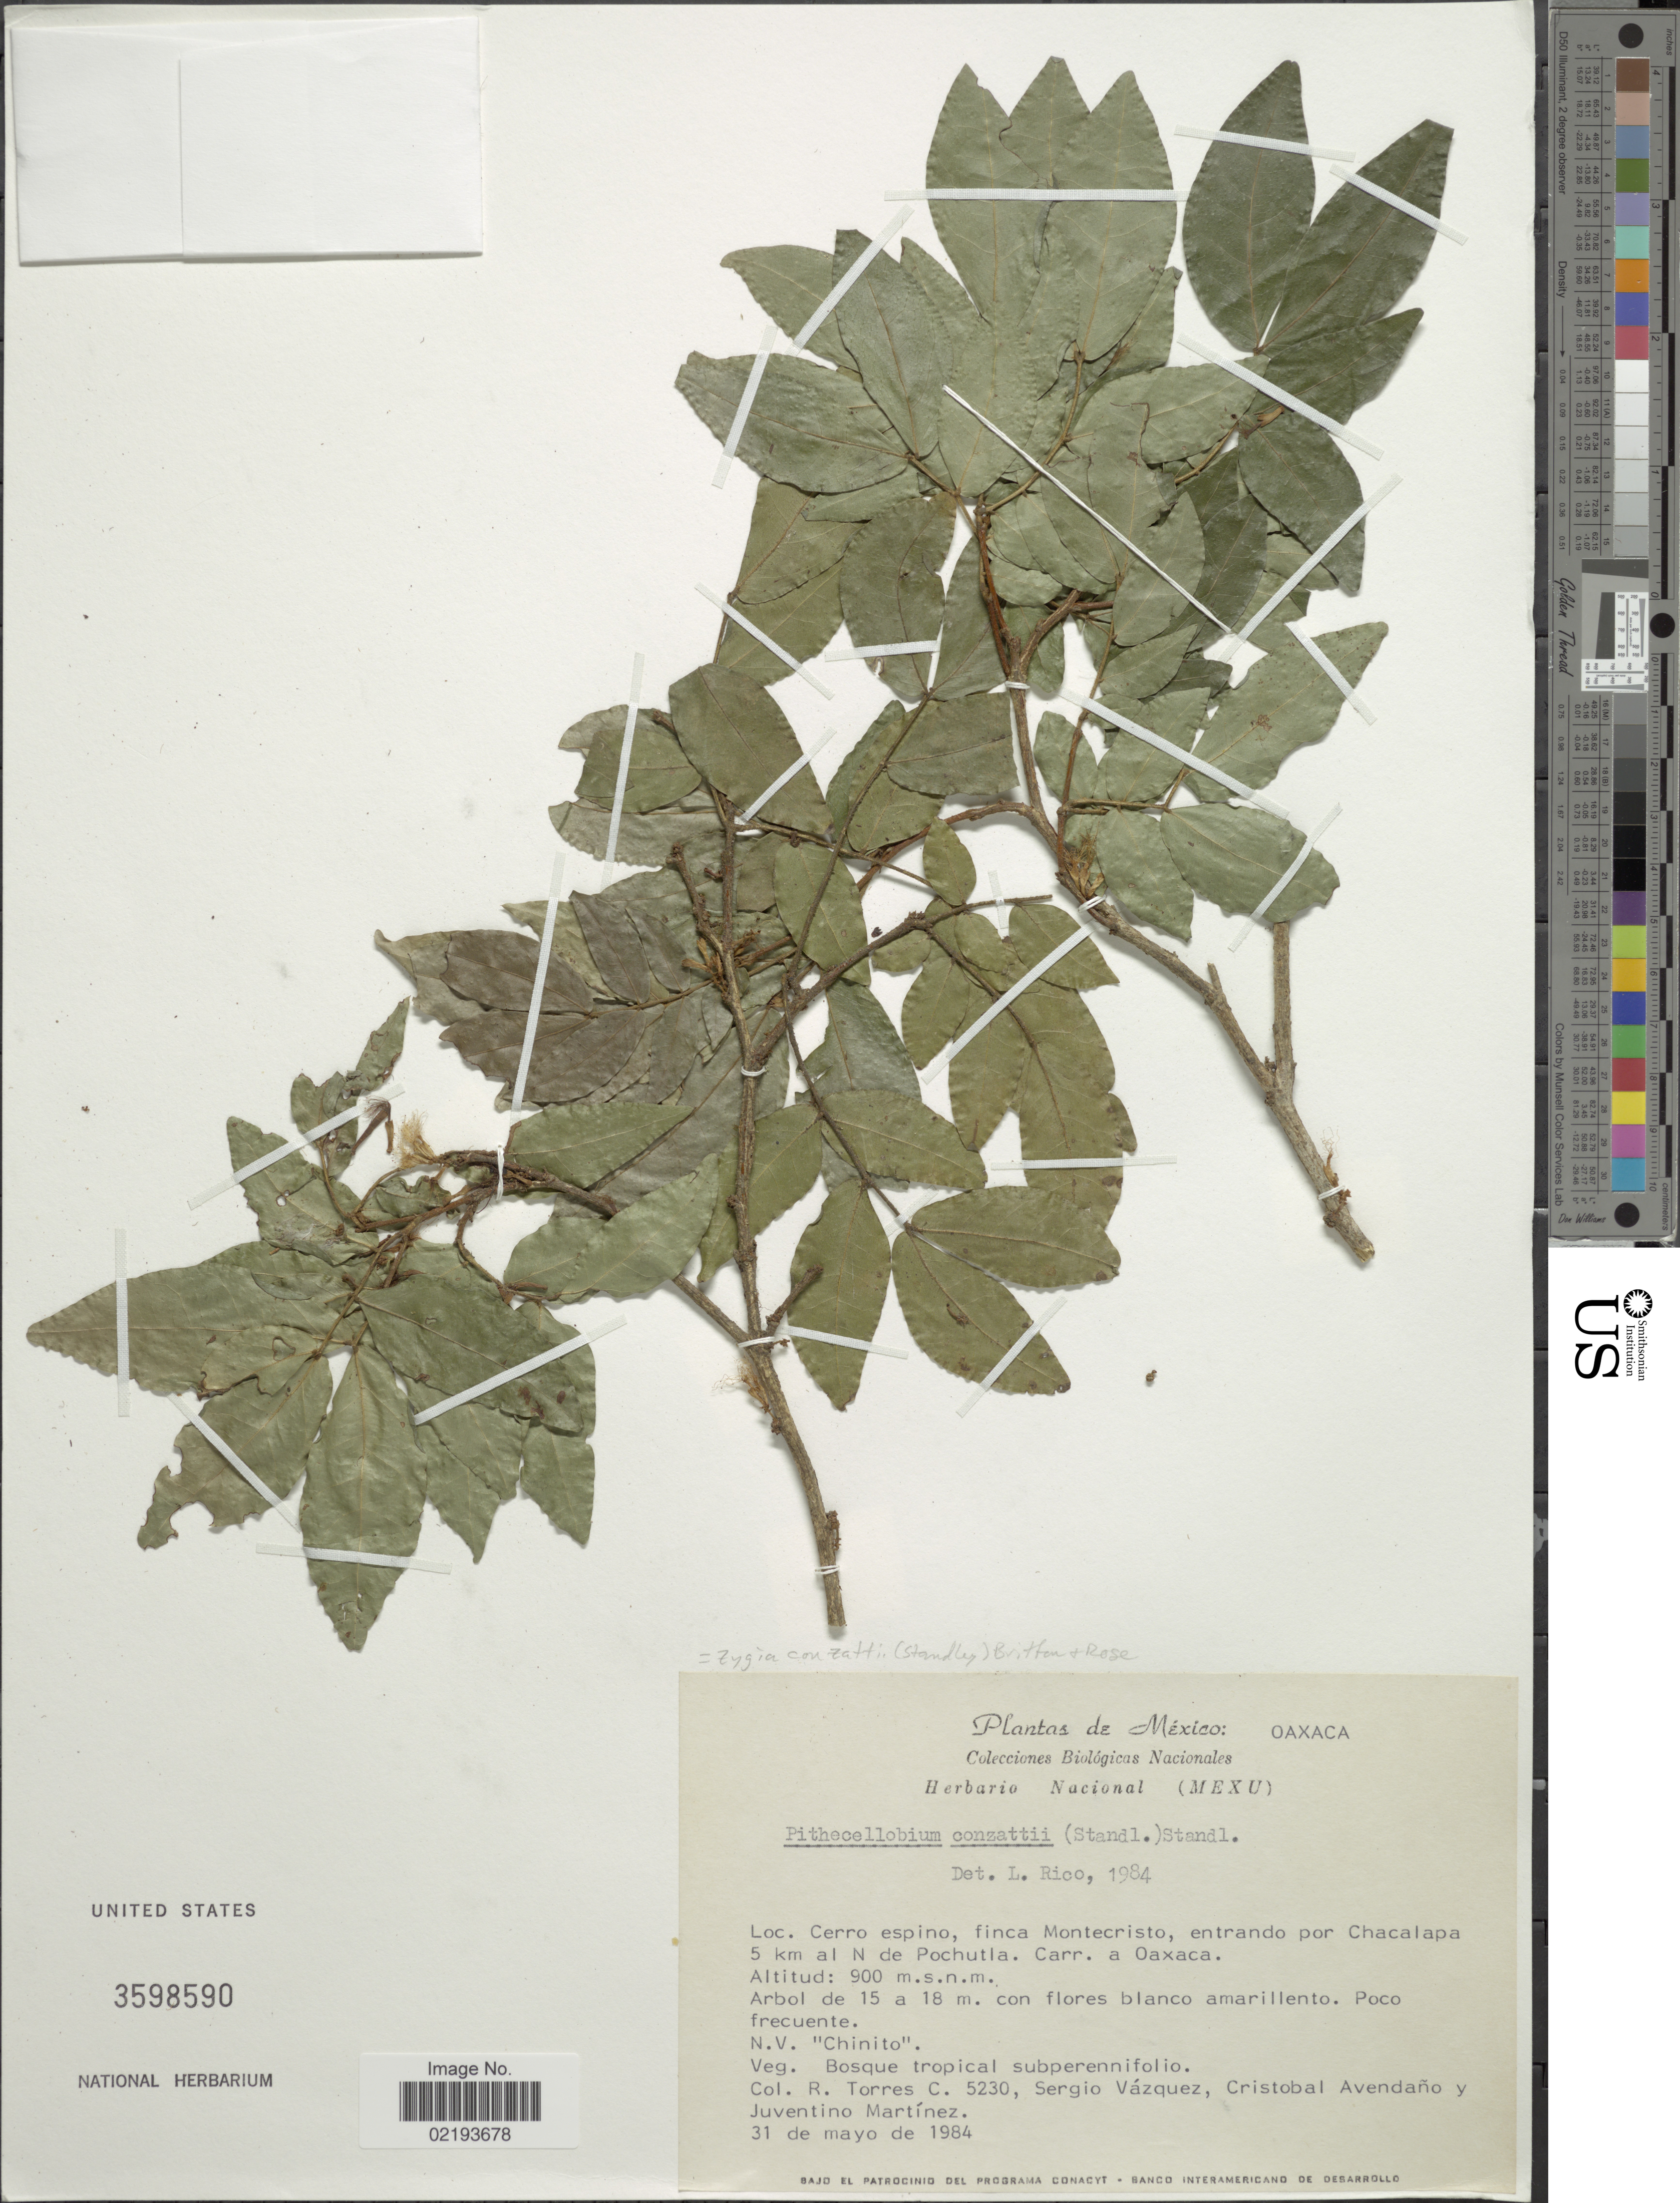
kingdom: Plantae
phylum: Tracheophyta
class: Magnoliopsida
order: Fabales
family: Fabaceae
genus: Zygia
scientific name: Zygia conzattii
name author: (Standl.) Britton & Rose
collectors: R. Torres C., S. Vásquez, C. Avendaño & J. Martínez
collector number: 5230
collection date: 1984-05-31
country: Mexico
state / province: Oaxaca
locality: Cerro espino, finca Montecristo, entrando por Chacalapa 5 km al N de Pochutla. Carr. a Oaxaca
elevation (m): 900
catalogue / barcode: US 3598590